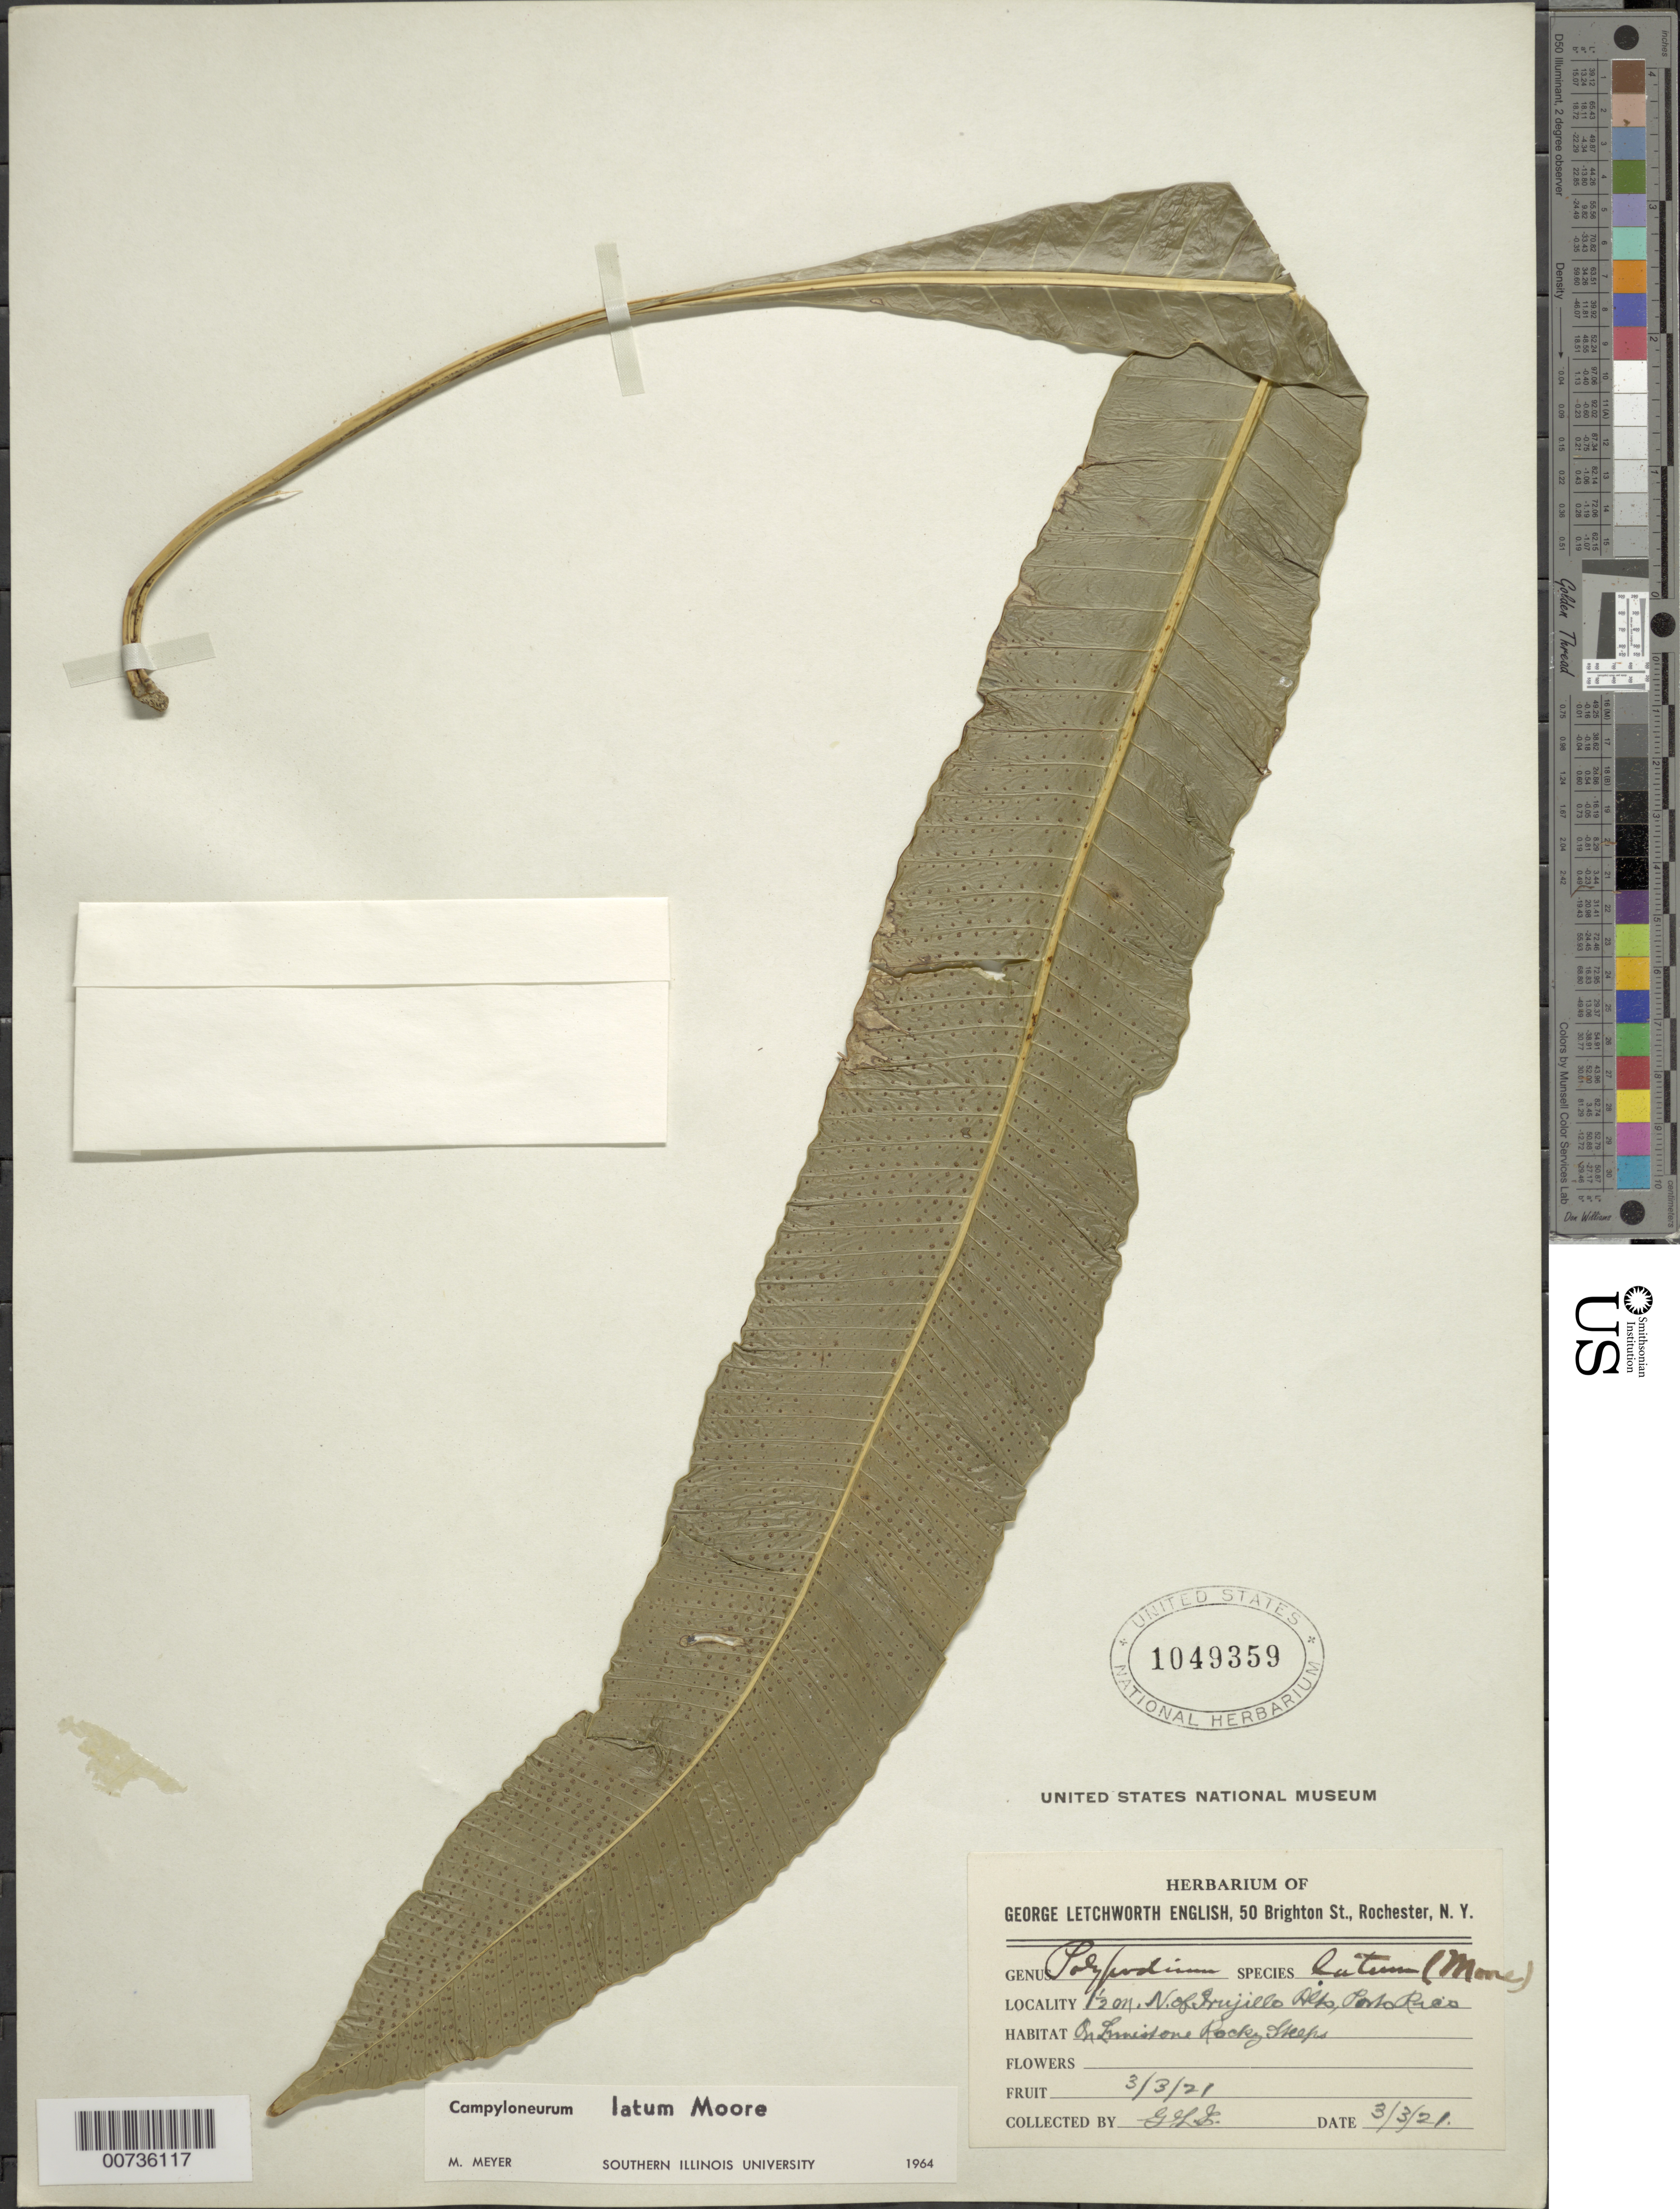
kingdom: Plantae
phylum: Tracheophyta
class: Polypodiopsida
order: Polypodiales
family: Polypodiaceae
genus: Campyloneurum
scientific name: Campyloneurum latum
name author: T. Moore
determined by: Meyer, M.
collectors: G. English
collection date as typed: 03 Mar 1921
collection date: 1921-03-03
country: Puerto Rico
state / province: Trujillo Alto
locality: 1.5 mile N. of Trujillo Alto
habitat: On limestone Rochy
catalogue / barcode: US 1049359